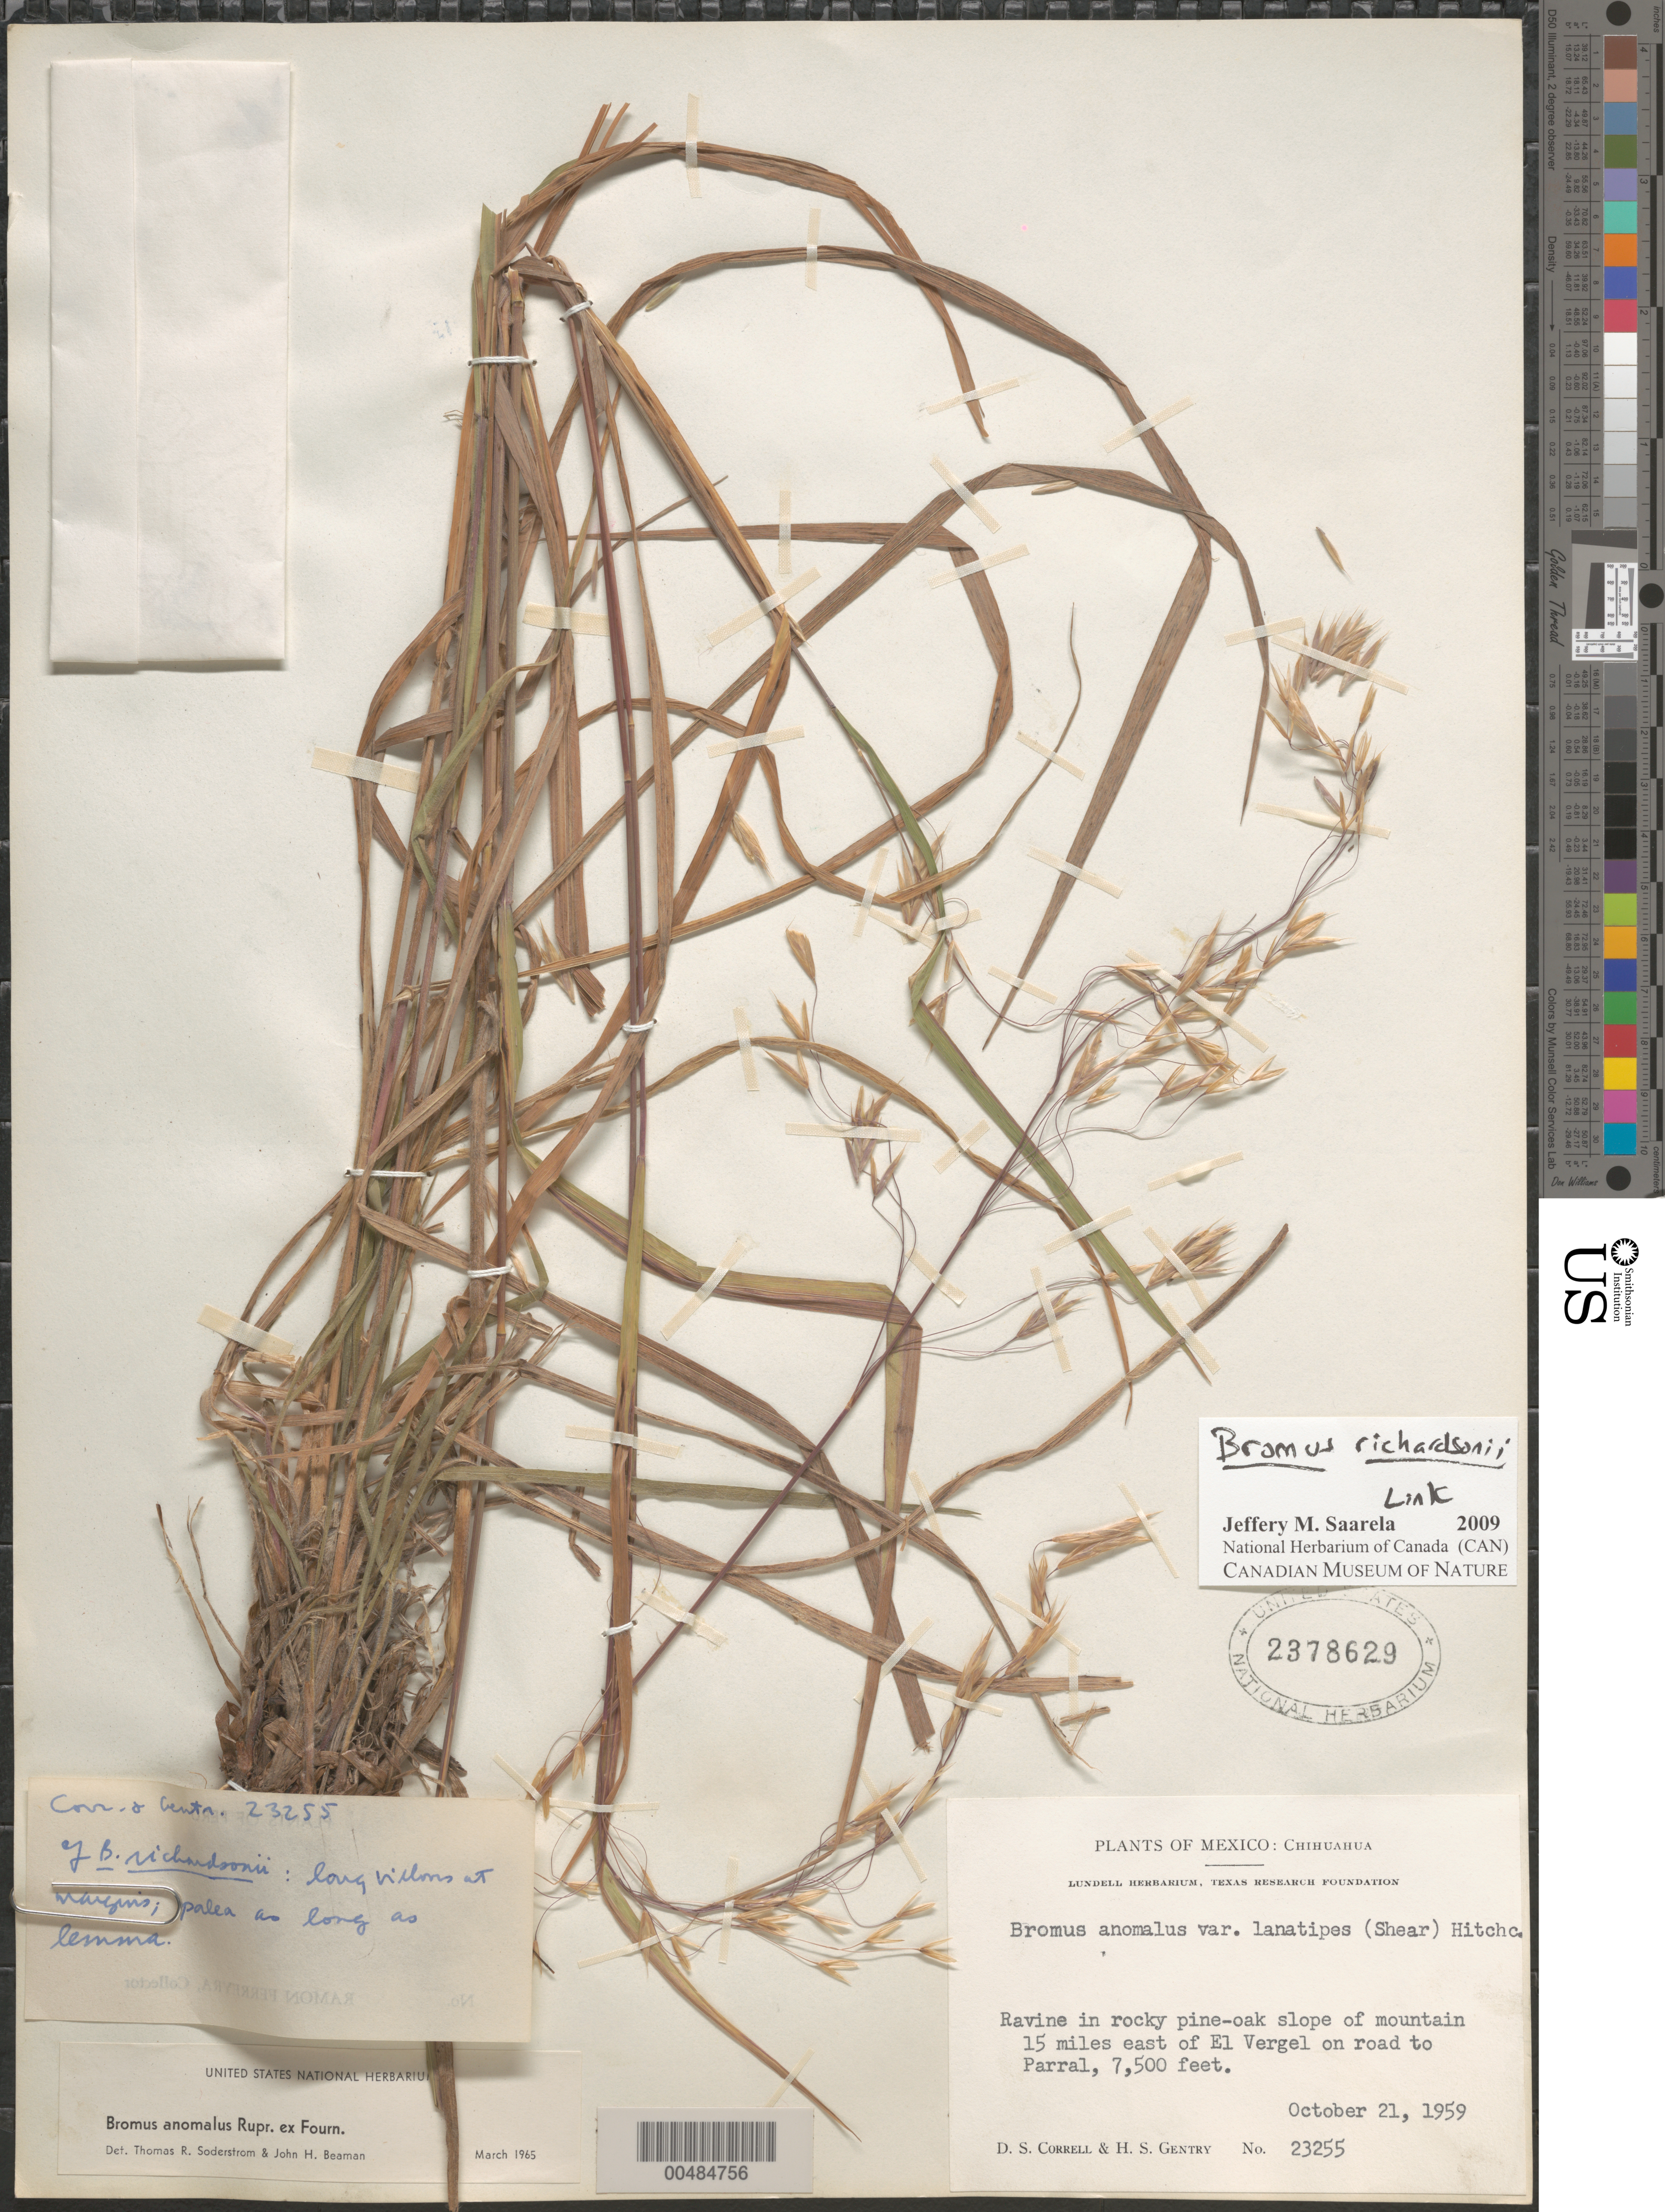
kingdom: Plantae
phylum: Tracheophyta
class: Liliopsida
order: Poales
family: Poaceae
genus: Bromus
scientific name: Bromus richardsonii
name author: Link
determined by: Soderstrom, T. R.; Beaman, J. H.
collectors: D. S. Correll & H. S. Gentry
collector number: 23255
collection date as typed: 21 Oct 1959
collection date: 1959-10-21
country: Mexico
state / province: Chihuahua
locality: Mountain 15 mi E of El Vergel on road to Parral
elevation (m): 2286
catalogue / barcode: US 2378629